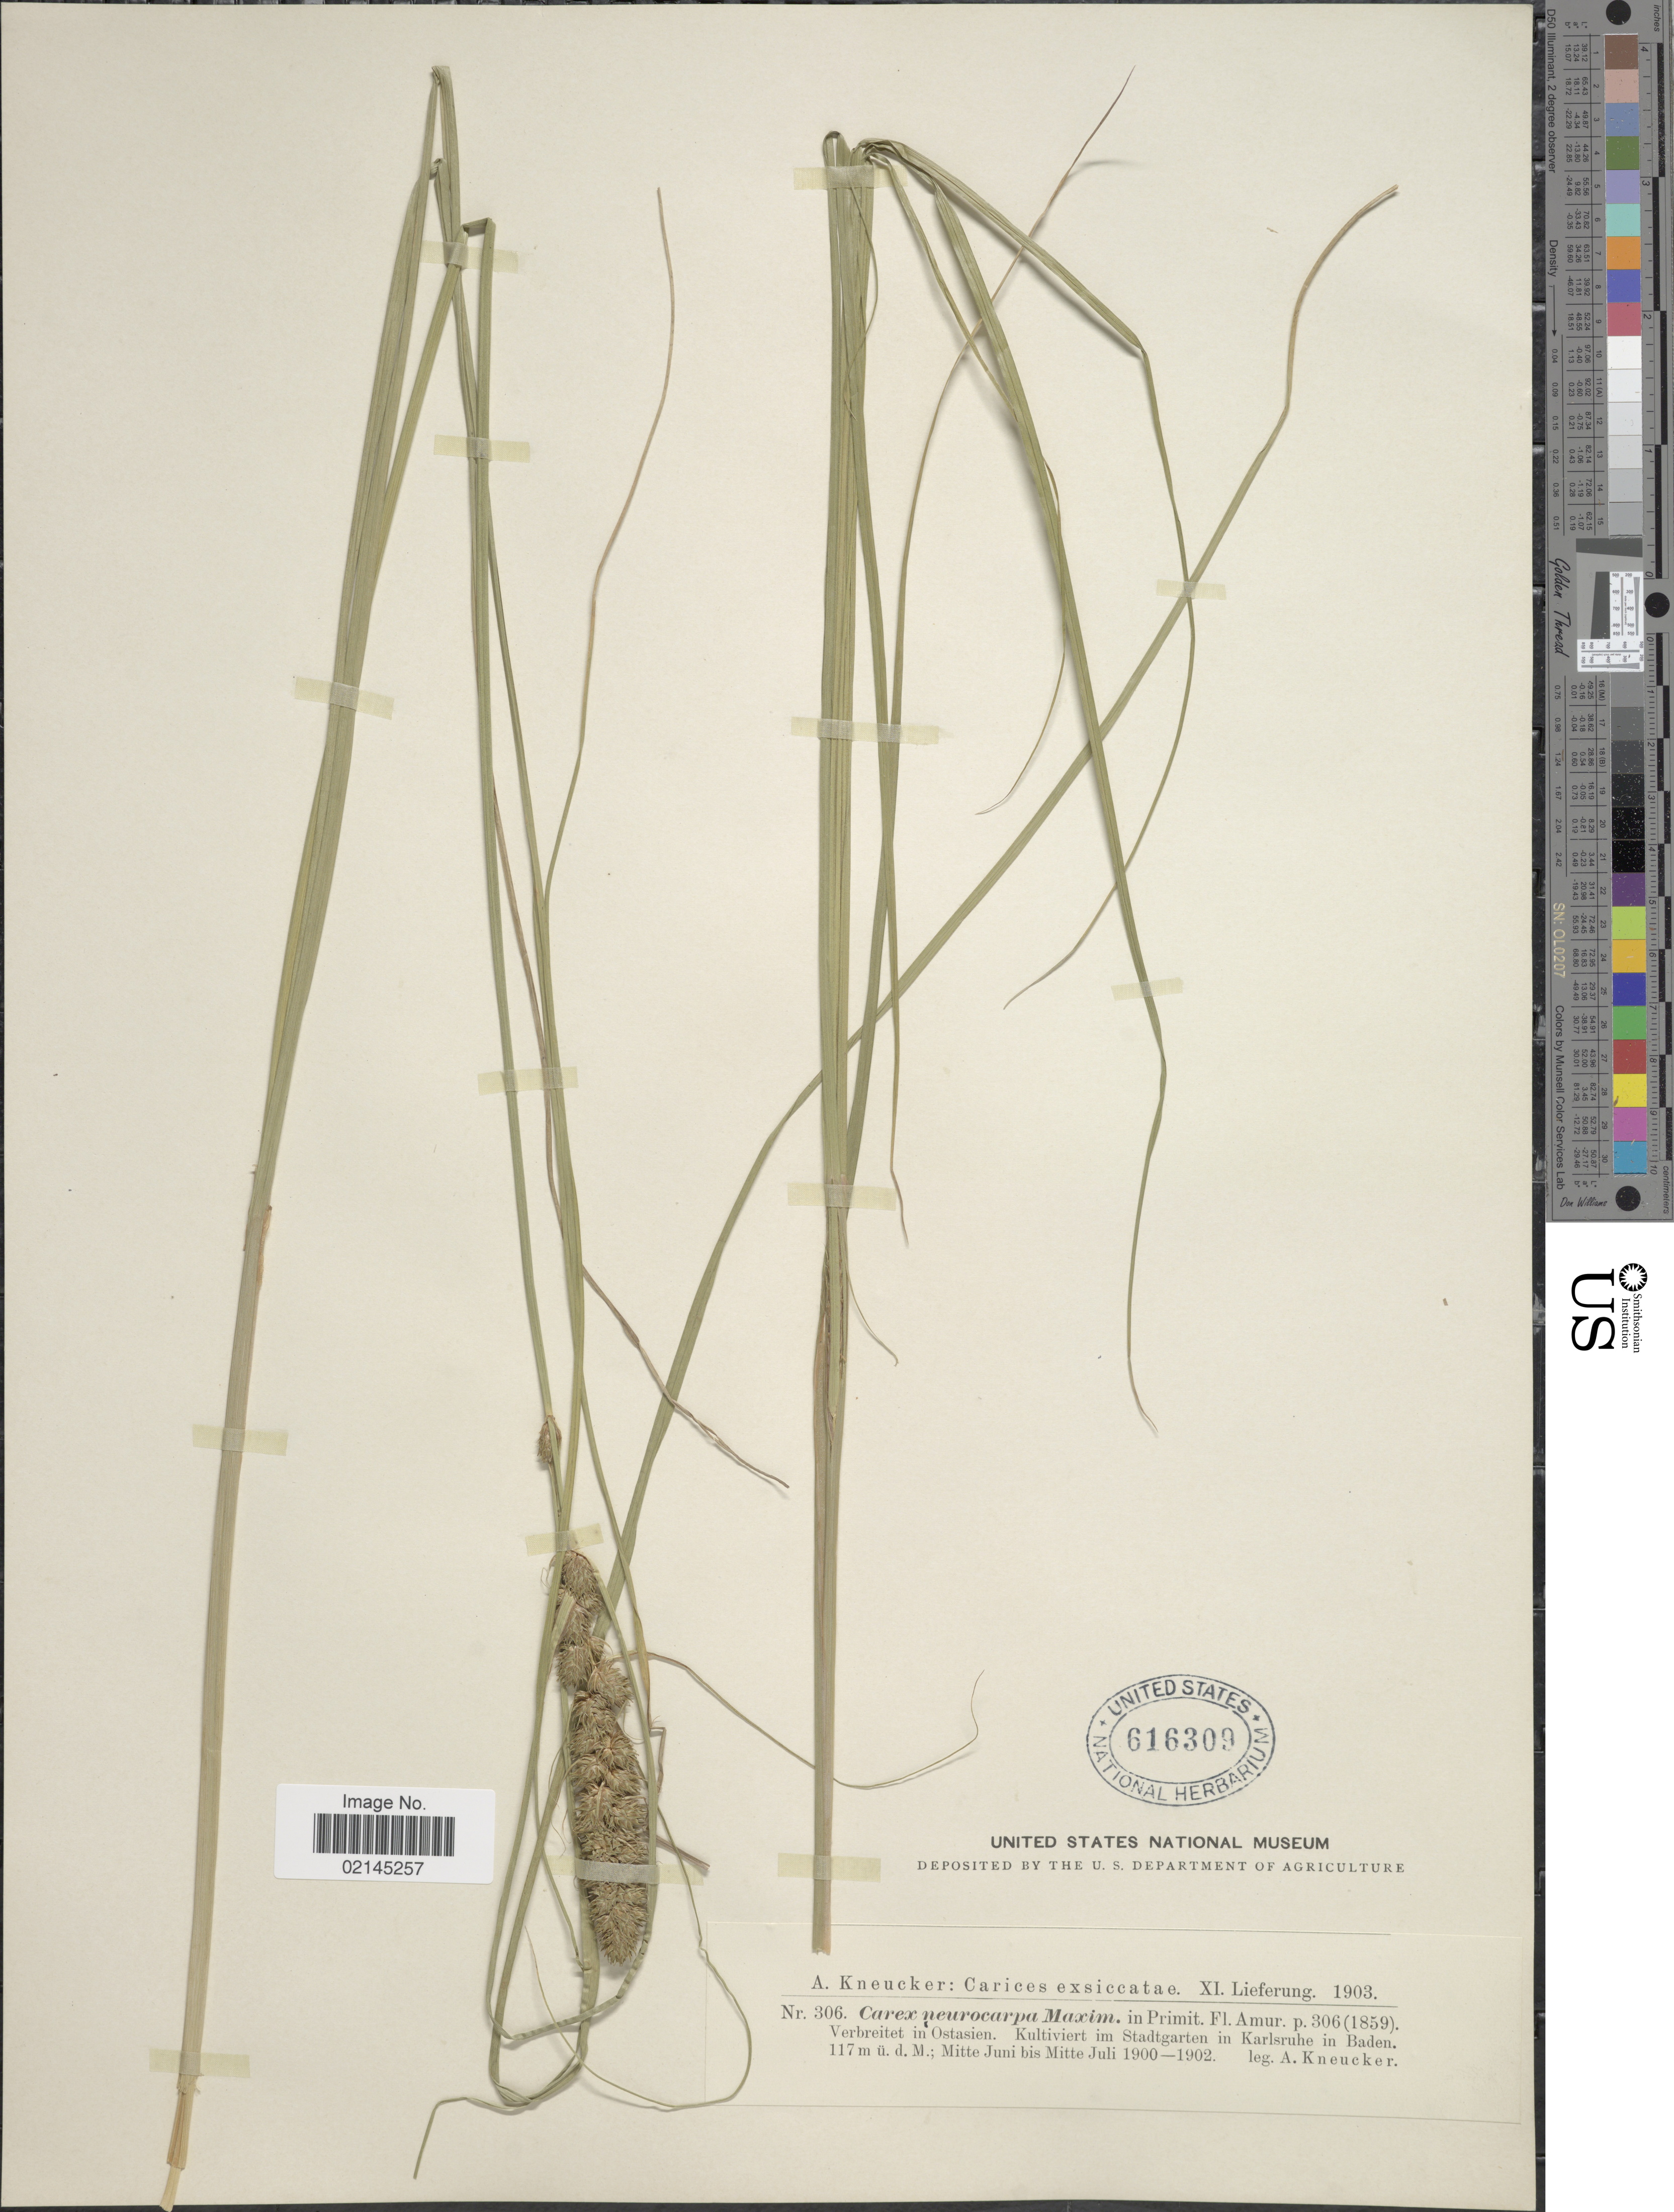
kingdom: Plantae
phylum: Tracheophyta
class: Liliopsida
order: Poales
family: Cyperaceae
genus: Carex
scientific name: Carex neurocarpa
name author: Maxim.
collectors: A. Kneucker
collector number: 306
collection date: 1900-07/1902-07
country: Germany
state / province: Baden-Württemberg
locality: Carices. Verbreitet in Ostasien. Kultiviert im Stadtgarten in Karlsruhe in Baden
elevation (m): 117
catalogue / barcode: US 616309